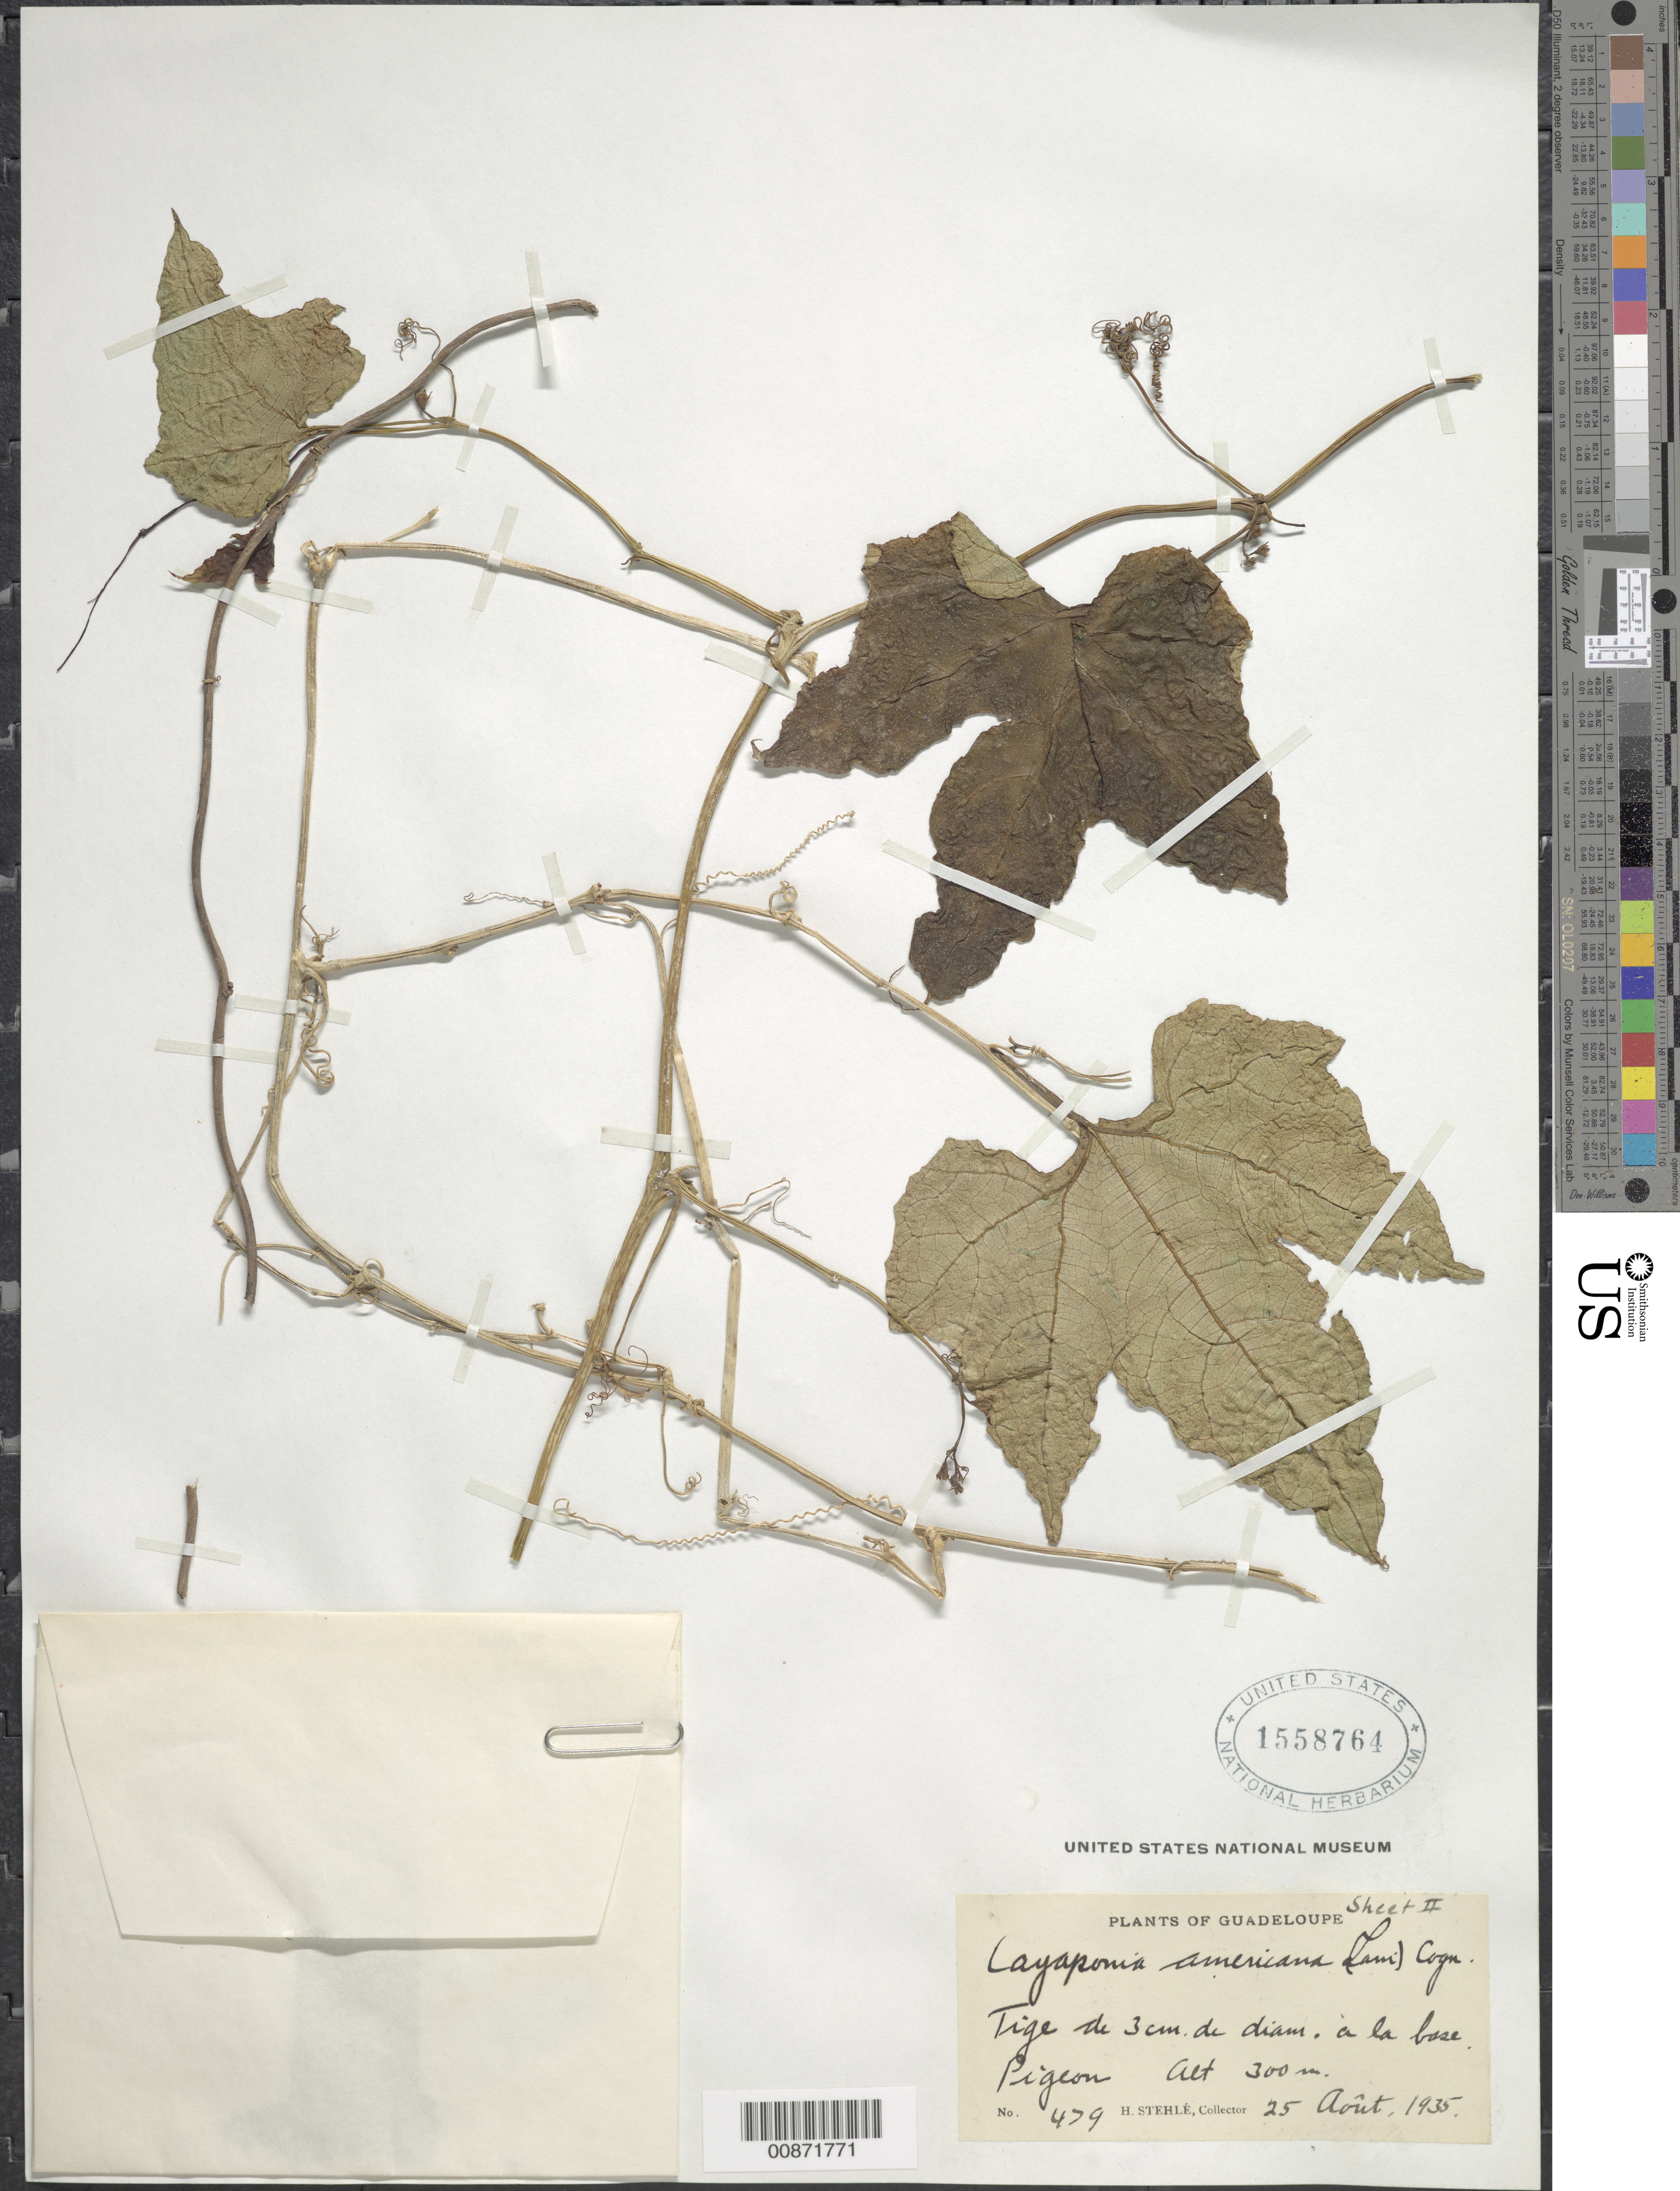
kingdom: Plantae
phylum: Tracheophyta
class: Magnoliopsida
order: Cucurbitales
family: Cucurbitaceae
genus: Cayaponia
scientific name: Cayaponia americana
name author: (Lam.) Cogn.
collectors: H. Stehlé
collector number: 479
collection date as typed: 25 Aug 1935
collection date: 1935-08-25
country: Guadeloupe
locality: Pigeon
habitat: Mornes basaltiques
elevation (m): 300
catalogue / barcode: US 1558764